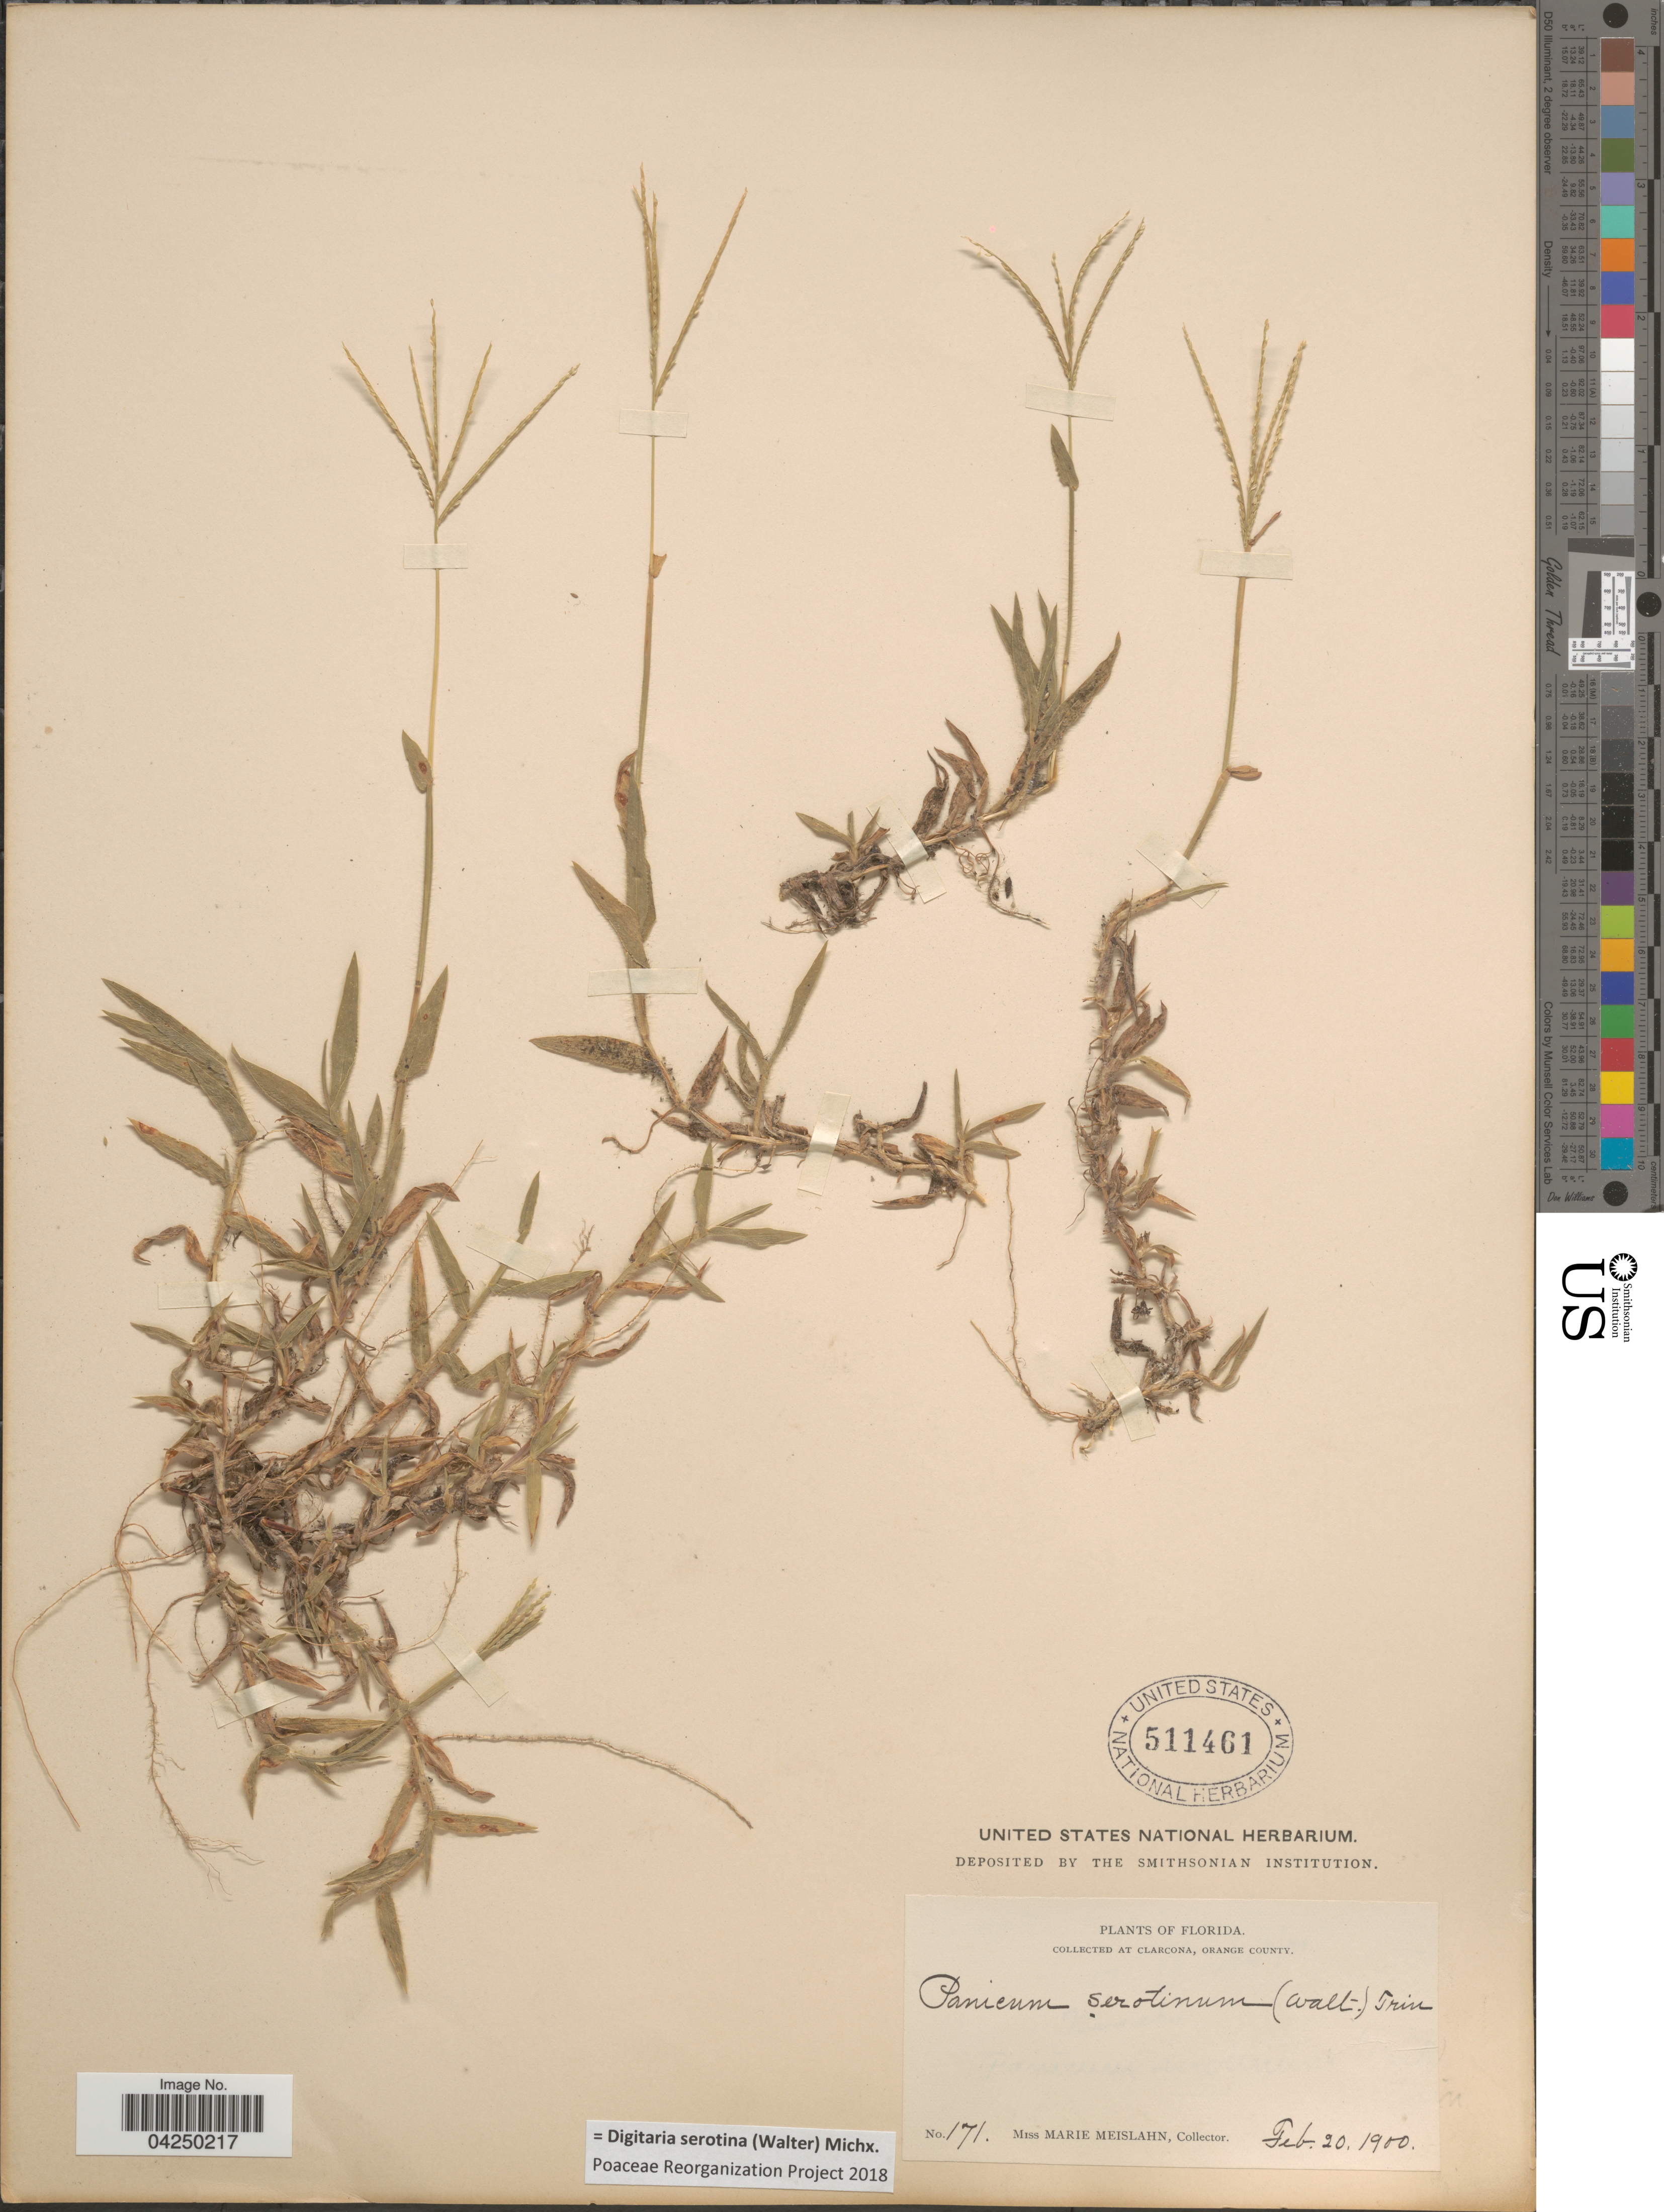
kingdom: Plantae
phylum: Tracheophyta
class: Liliopsida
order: Poales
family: Poaceae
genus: Digitaria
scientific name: Digitaria serotina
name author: (Walter) Michx.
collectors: M. Meislahn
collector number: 171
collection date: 1900-02-20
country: United States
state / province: Florida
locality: At Clarcona, Orange County.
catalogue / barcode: US 511461